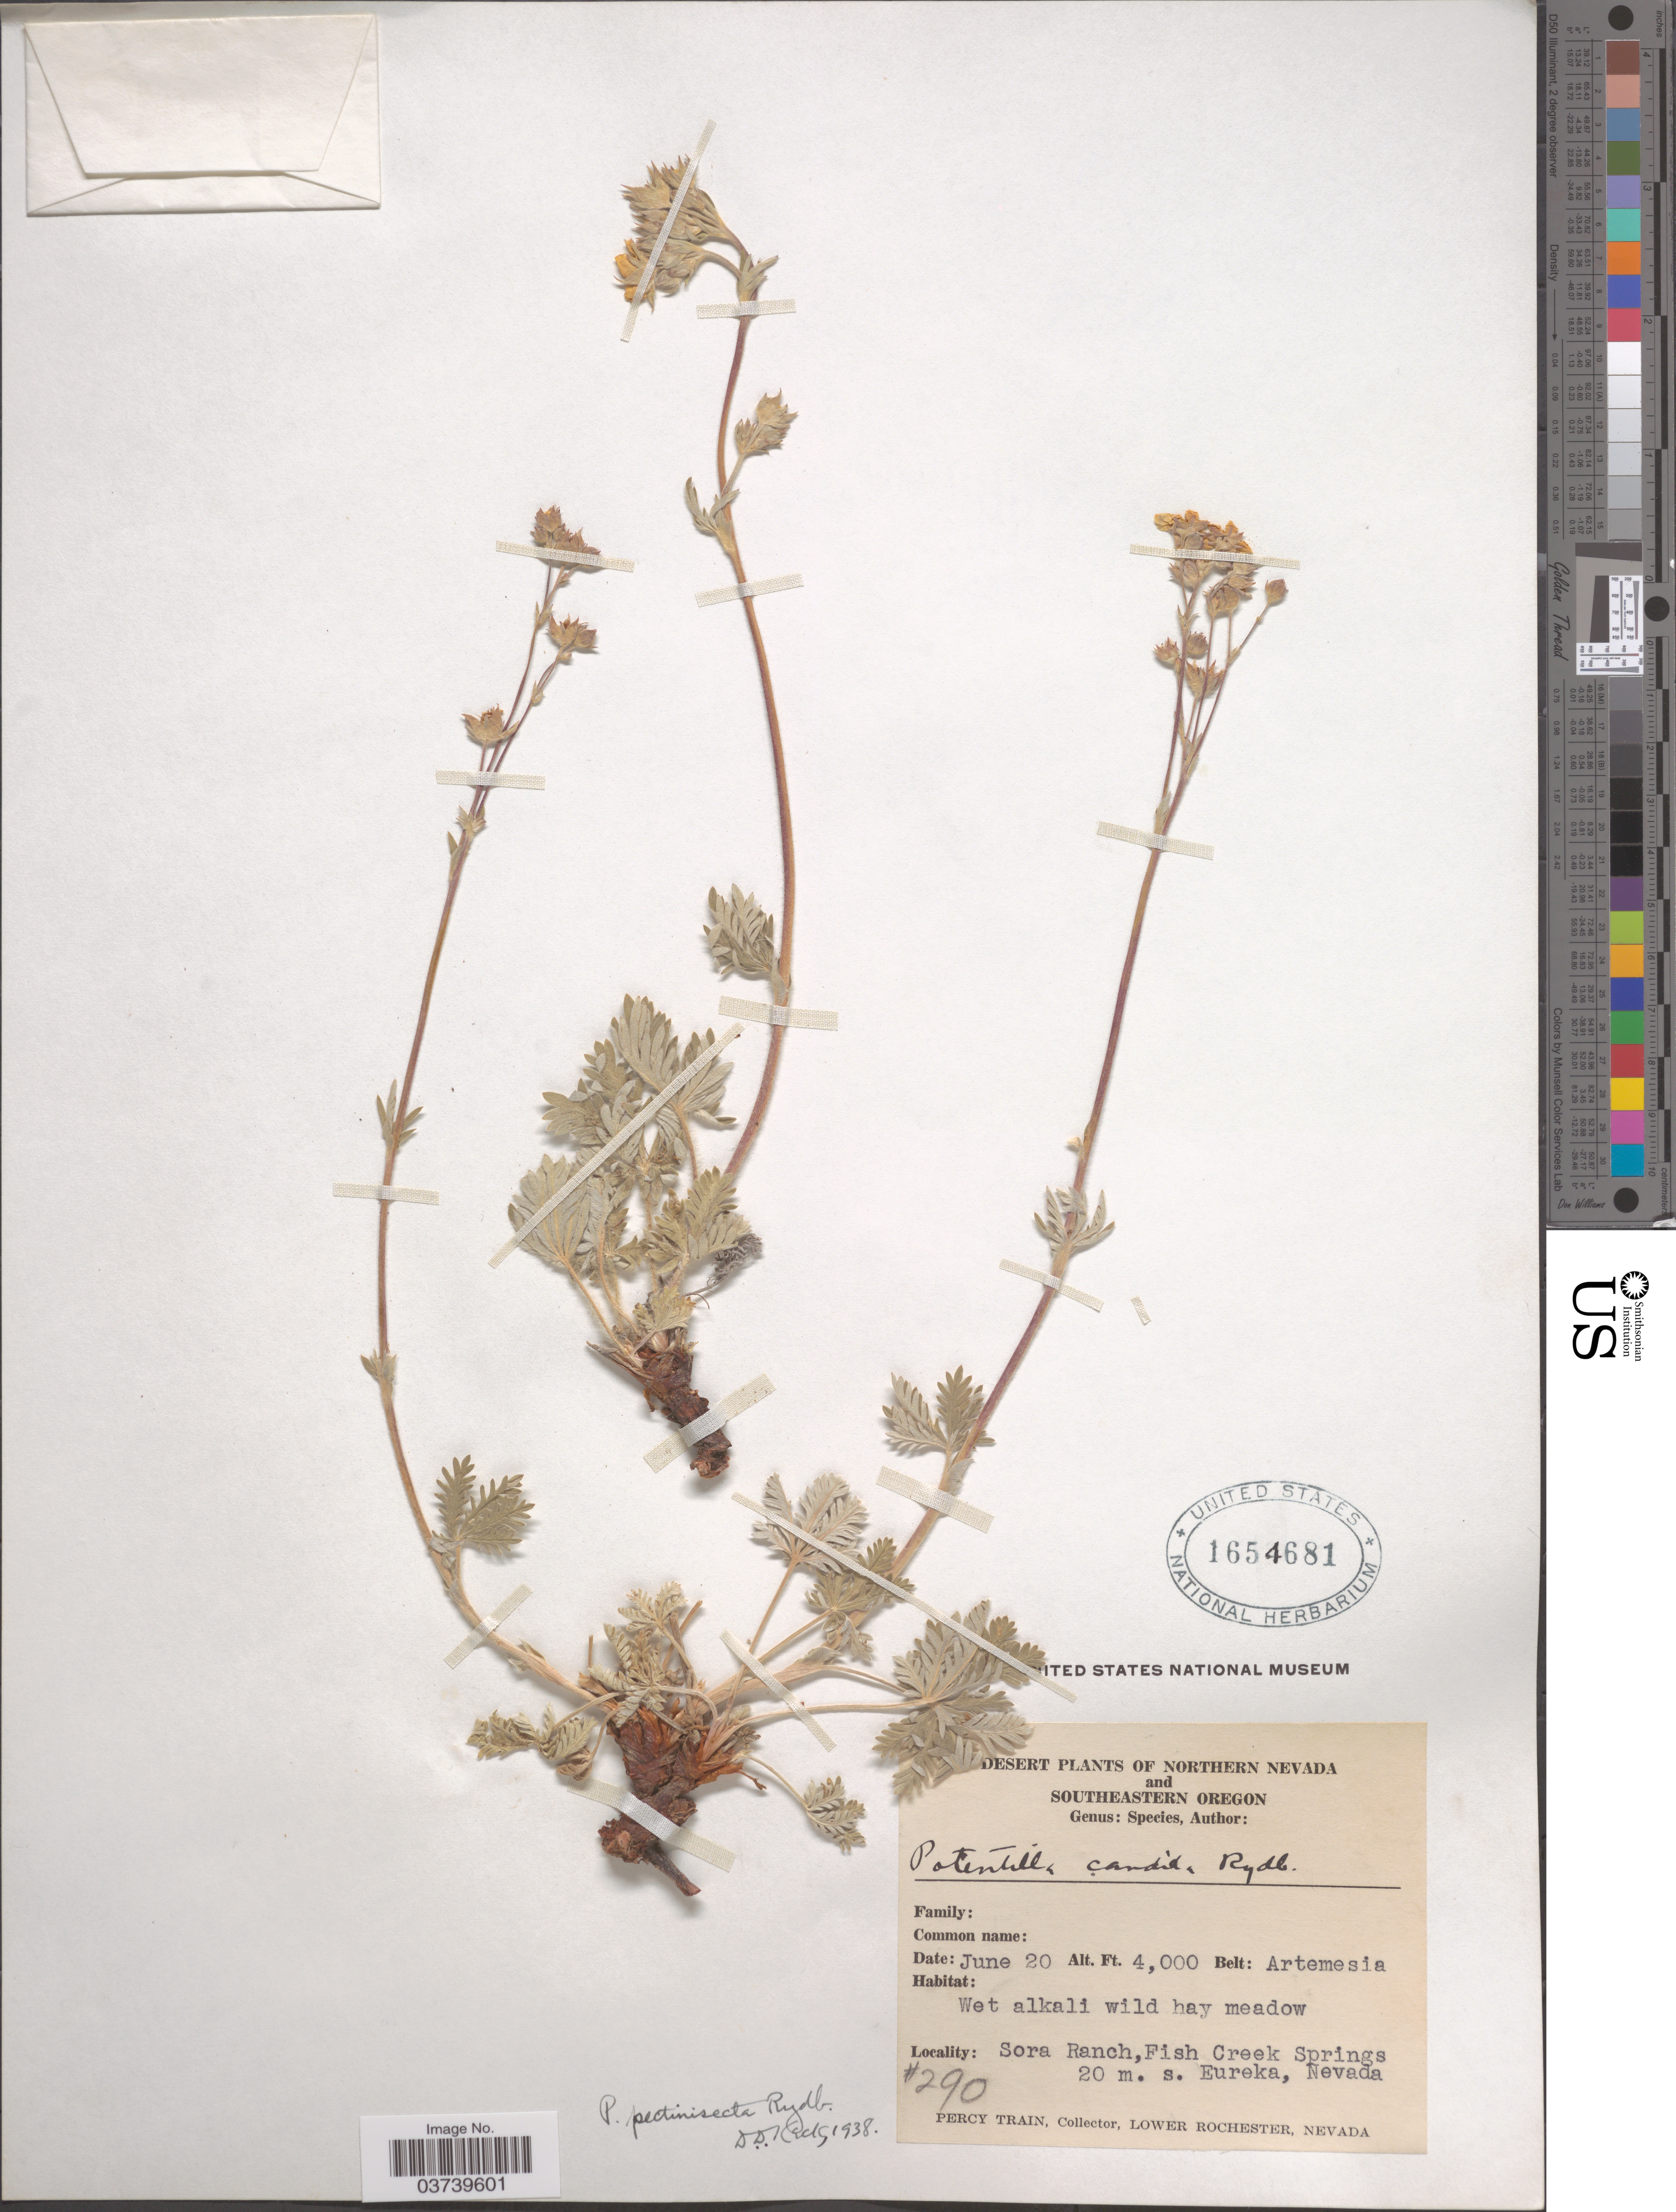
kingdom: Plantae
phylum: Tracheophyta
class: Magnoliopsida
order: Rosales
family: Rosaceae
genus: Potentilla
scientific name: Potentilla gracilis var. elmeri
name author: (Rydb.) Jeps.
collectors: P. Train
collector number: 290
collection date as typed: Transcribed d/m/y: /6/20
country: United States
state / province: Nevada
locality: Northern Nevada. Sora Ranch, Fish Creek Springs 20 m. s. Eureka.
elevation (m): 1219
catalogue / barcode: US 1654681